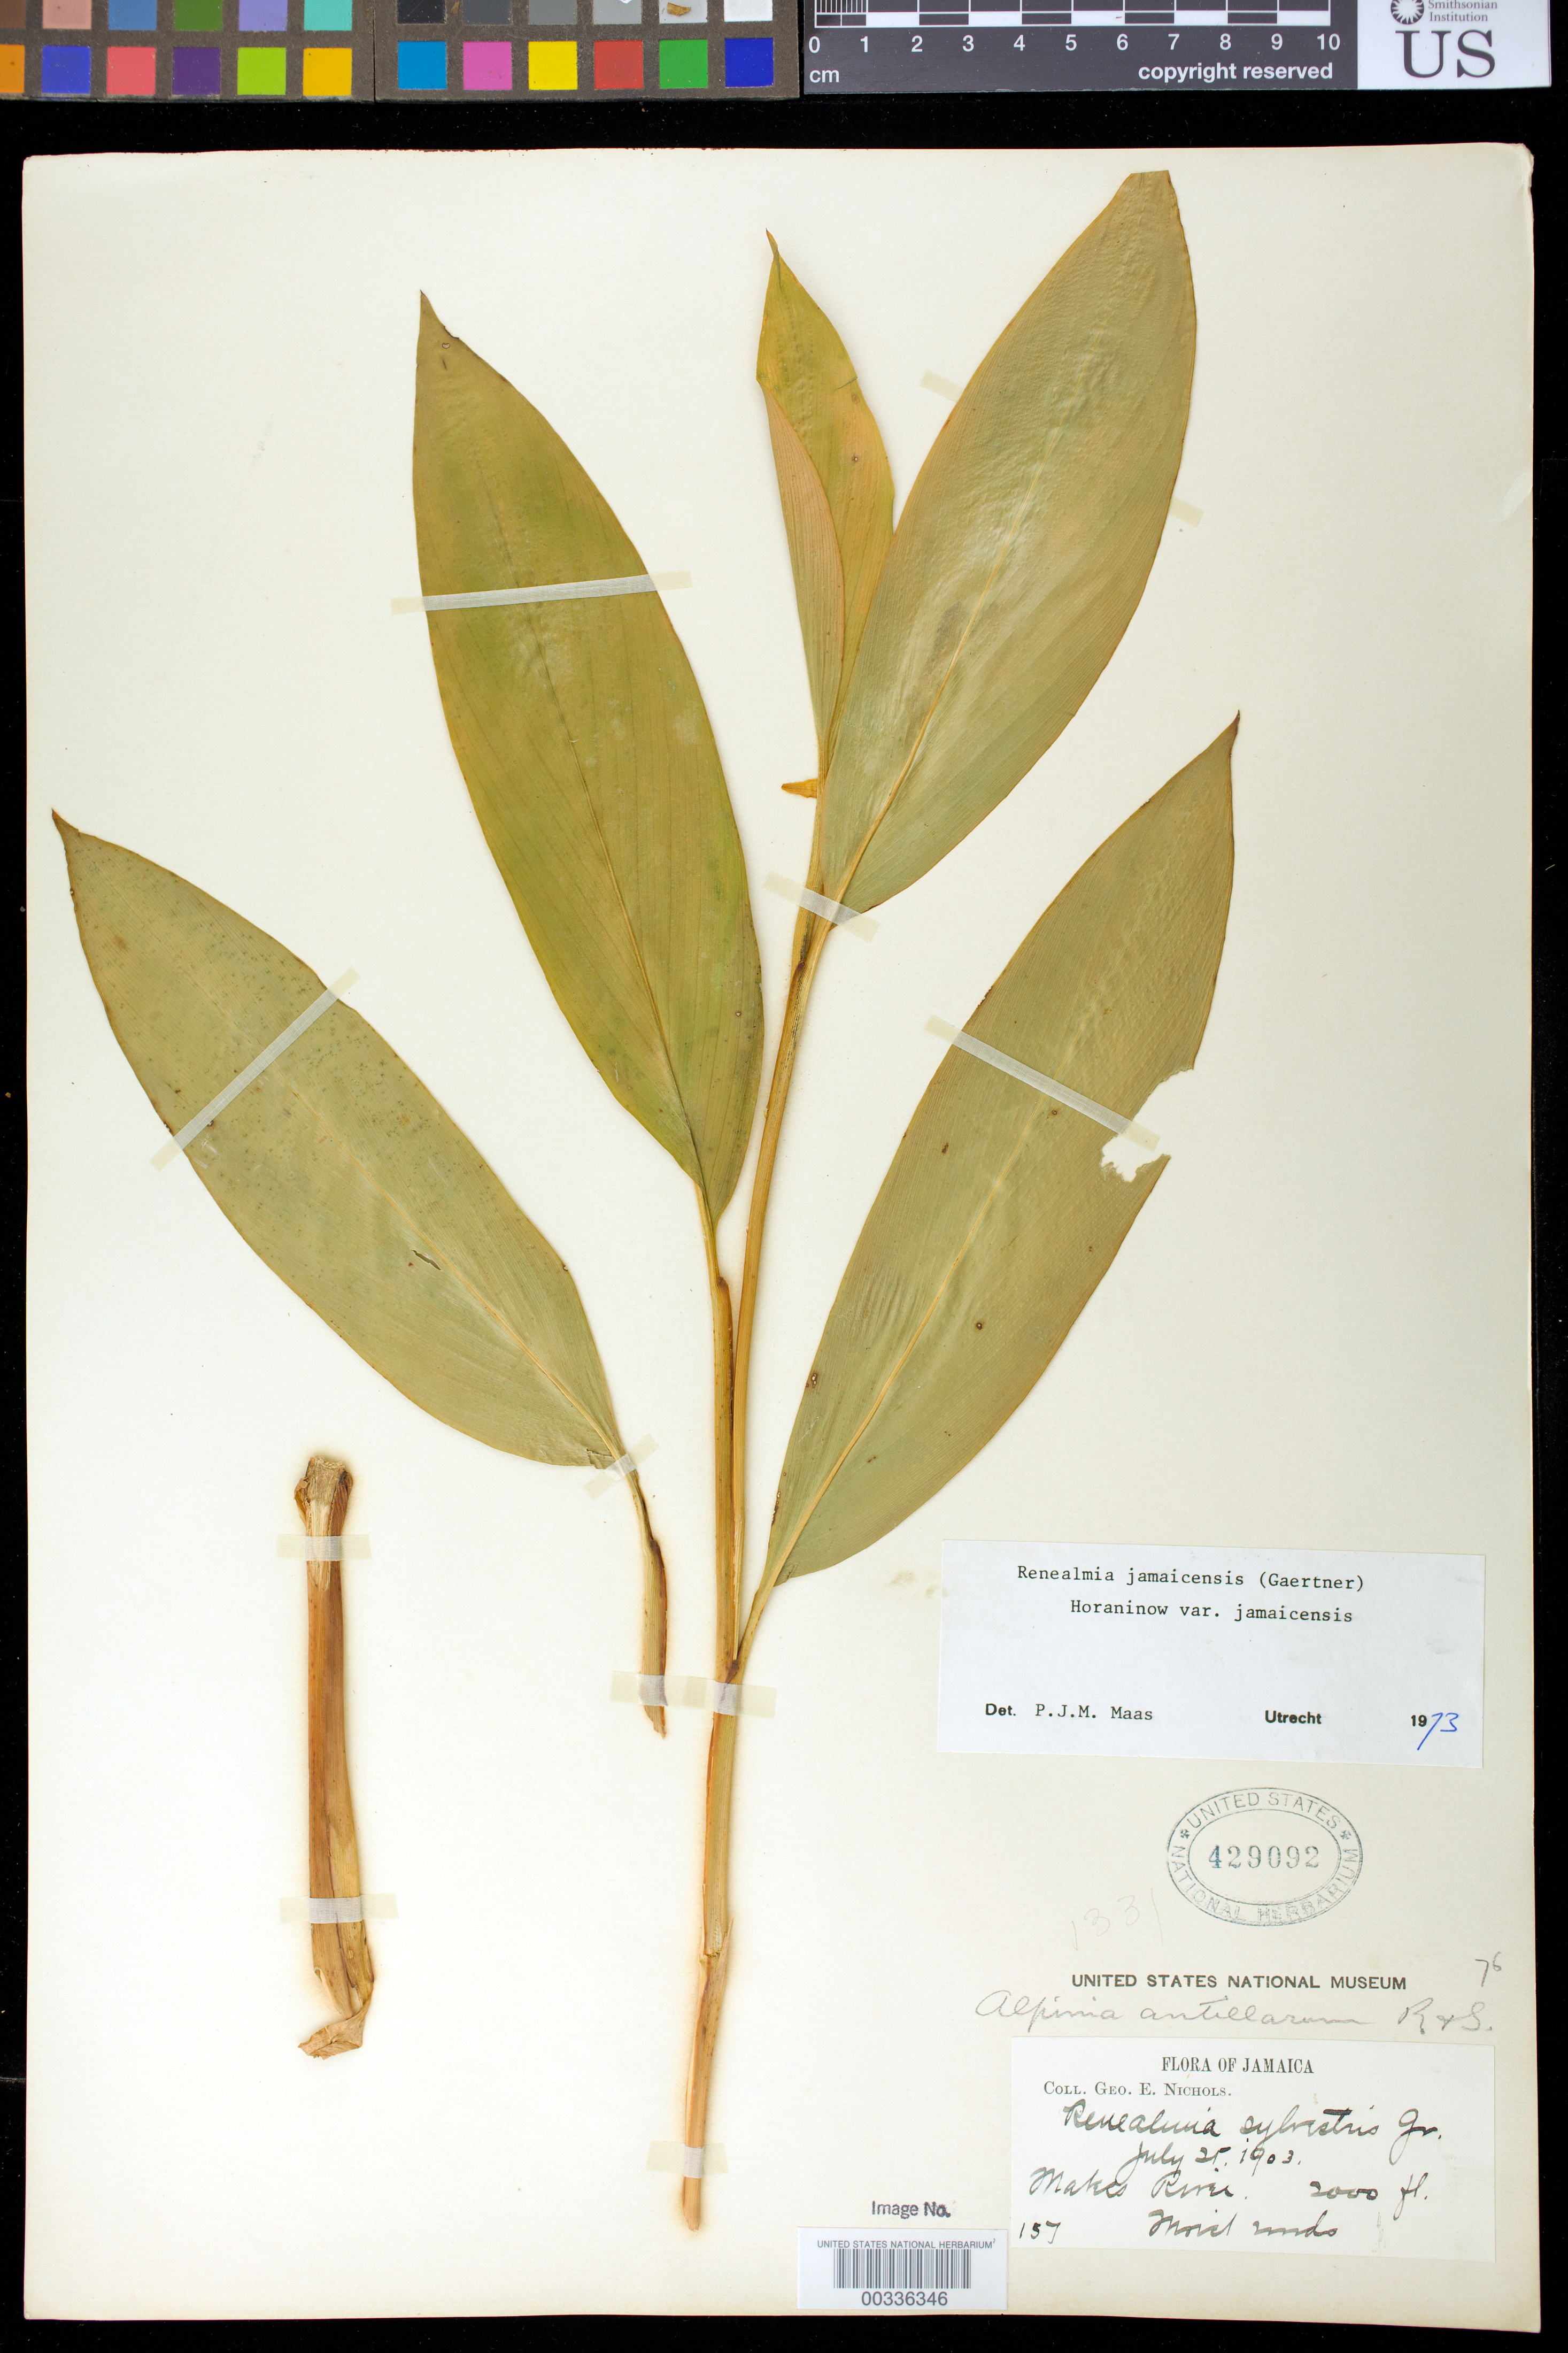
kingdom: Plantae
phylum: Tracheophyta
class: Liliopsida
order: Zingiberales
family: Zingiberaceae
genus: Renealmia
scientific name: Renealmia jamaicensis var. puberula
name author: (Gagnep.) Maas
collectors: G. E. Nichols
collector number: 157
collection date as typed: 25 Jul 1903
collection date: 1903-07-25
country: Jamaica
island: Greater Antilles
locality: Makes river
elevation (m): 610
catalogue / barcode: US 429092